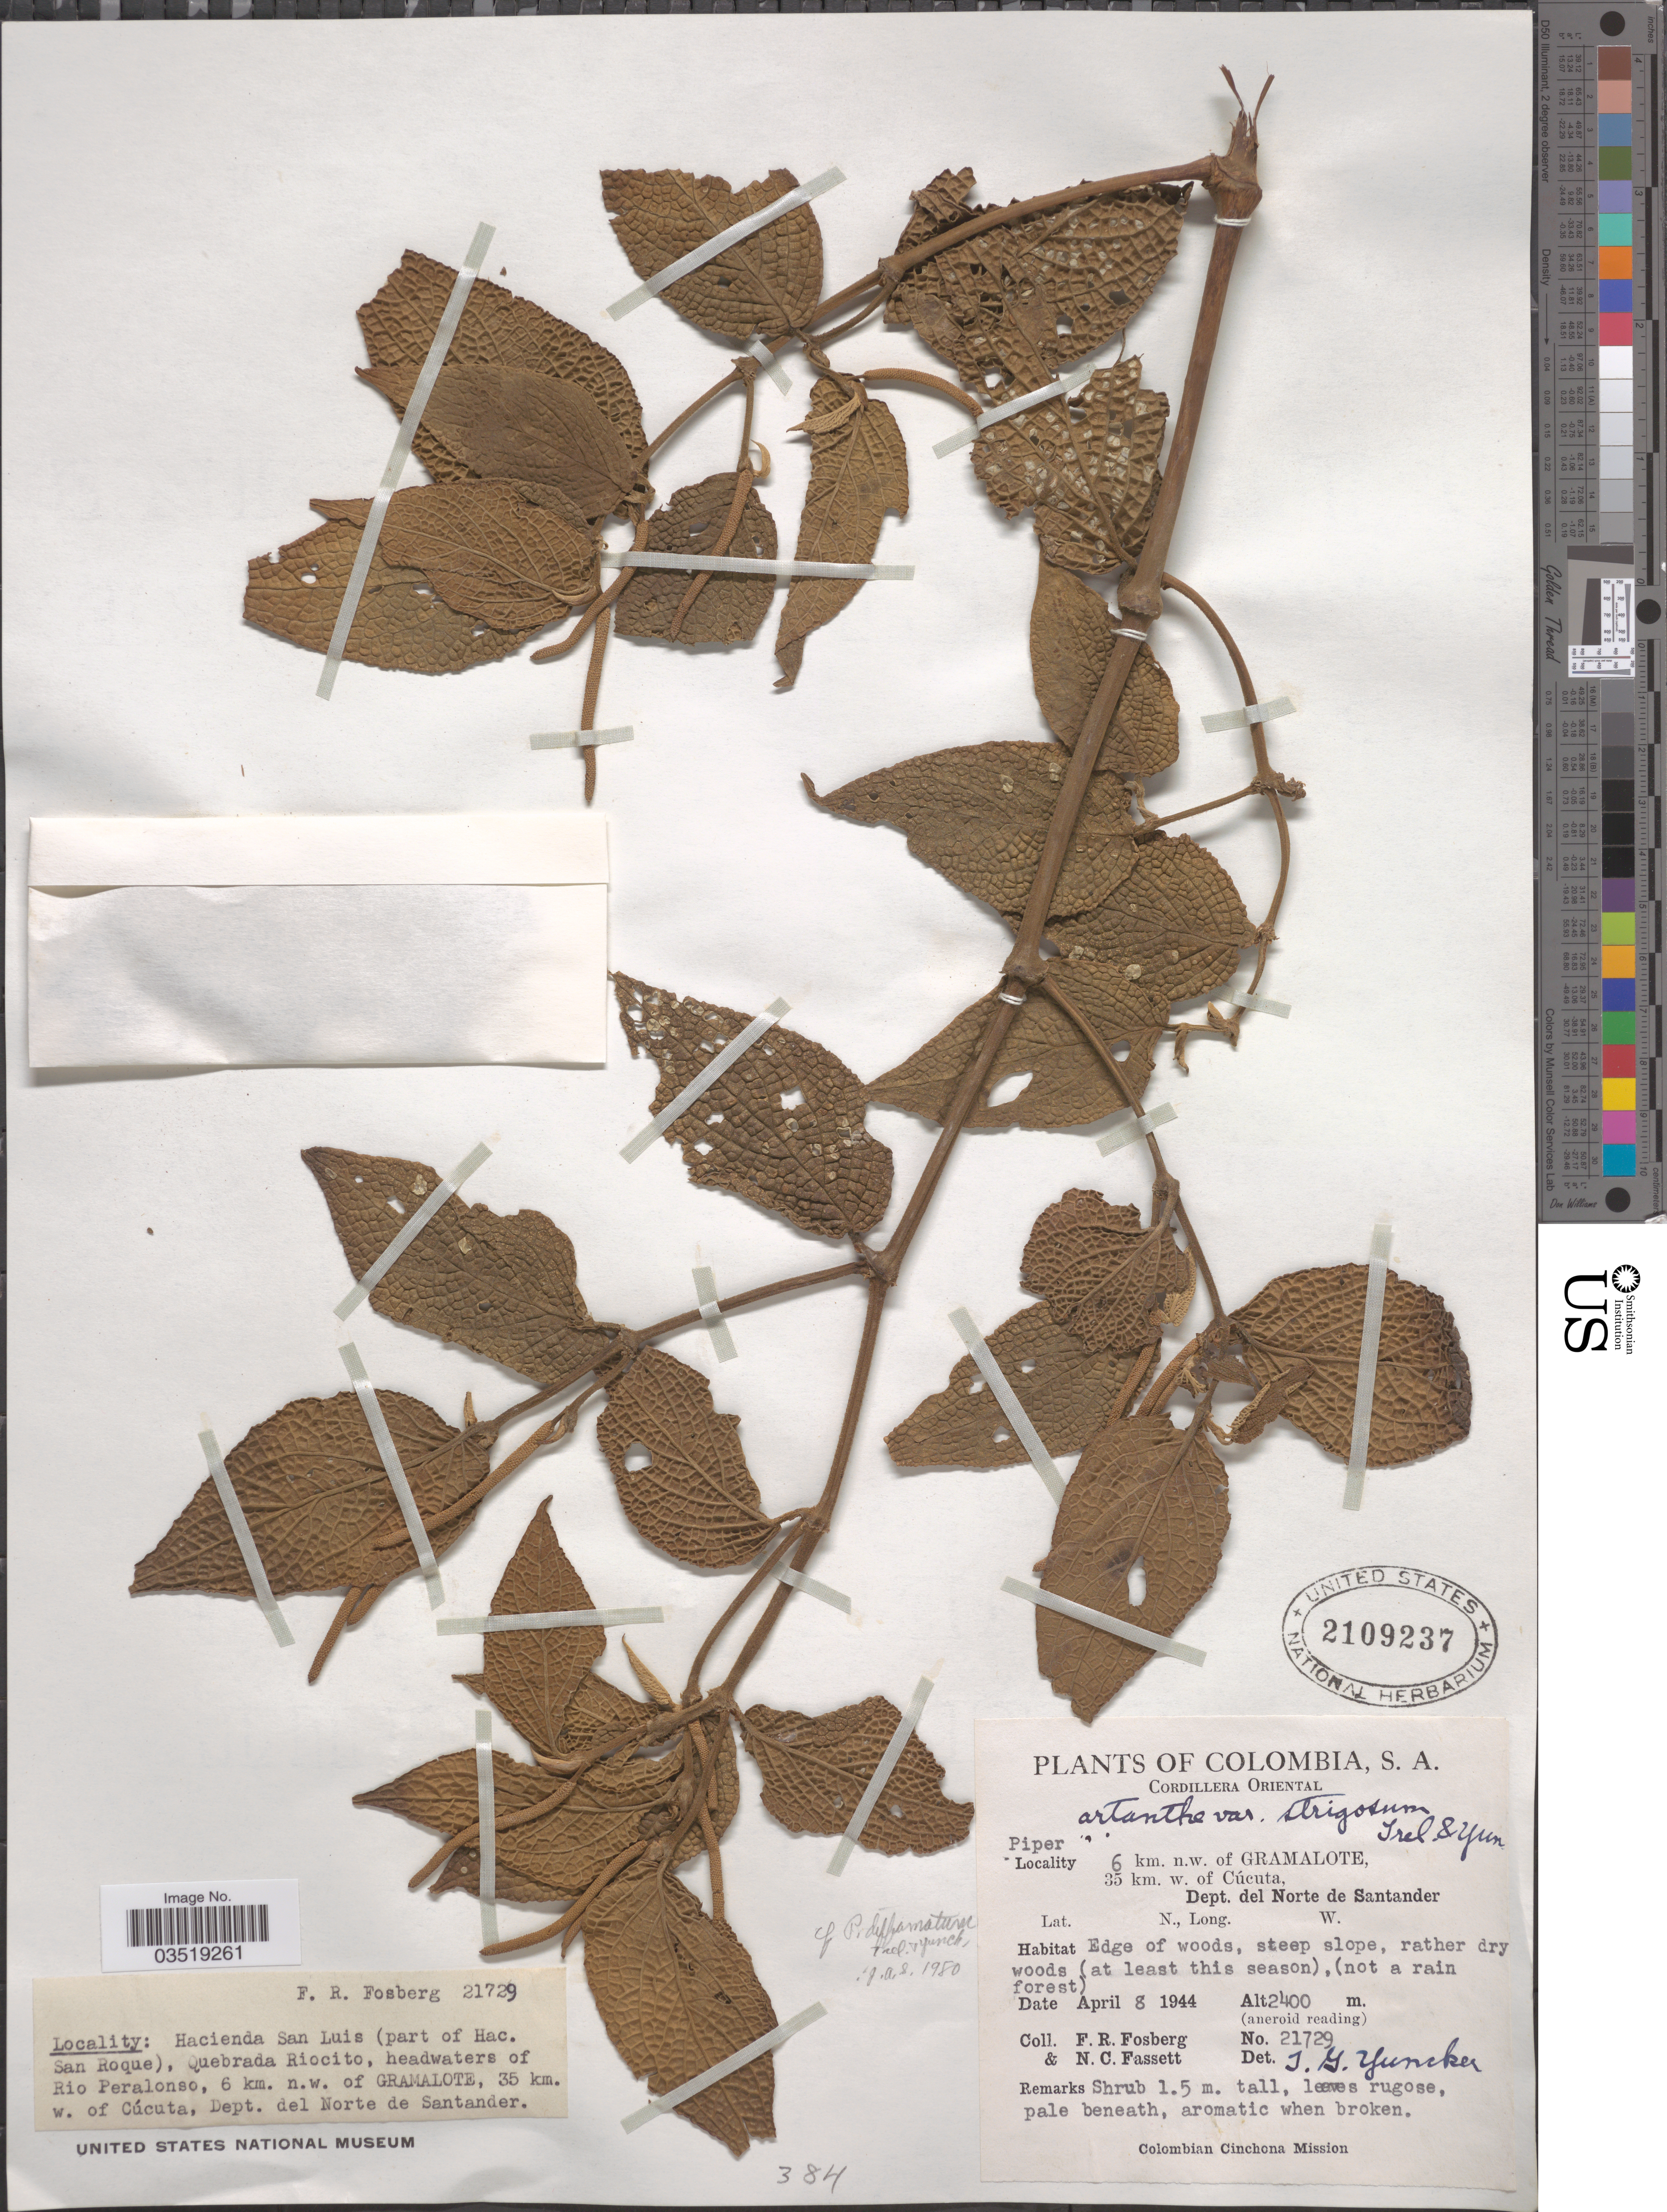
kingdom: Plantae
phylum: Tracheophyta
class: Magnoliopsida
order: Piperales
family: Piperaceae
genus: Piper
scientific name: Piper artanthe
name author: C. DC.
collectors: F. R. Fosberg & N. C. Fassett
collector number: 21729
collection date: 1944-04-08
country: Colombia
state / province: Norte de Santander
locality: Cordillera Oriental. 6 km. n.w. of Gramalote, 35 km. w. of Cúcuta, Dept. del Norte de Santander.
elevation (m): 2400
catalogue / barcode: US 2109237